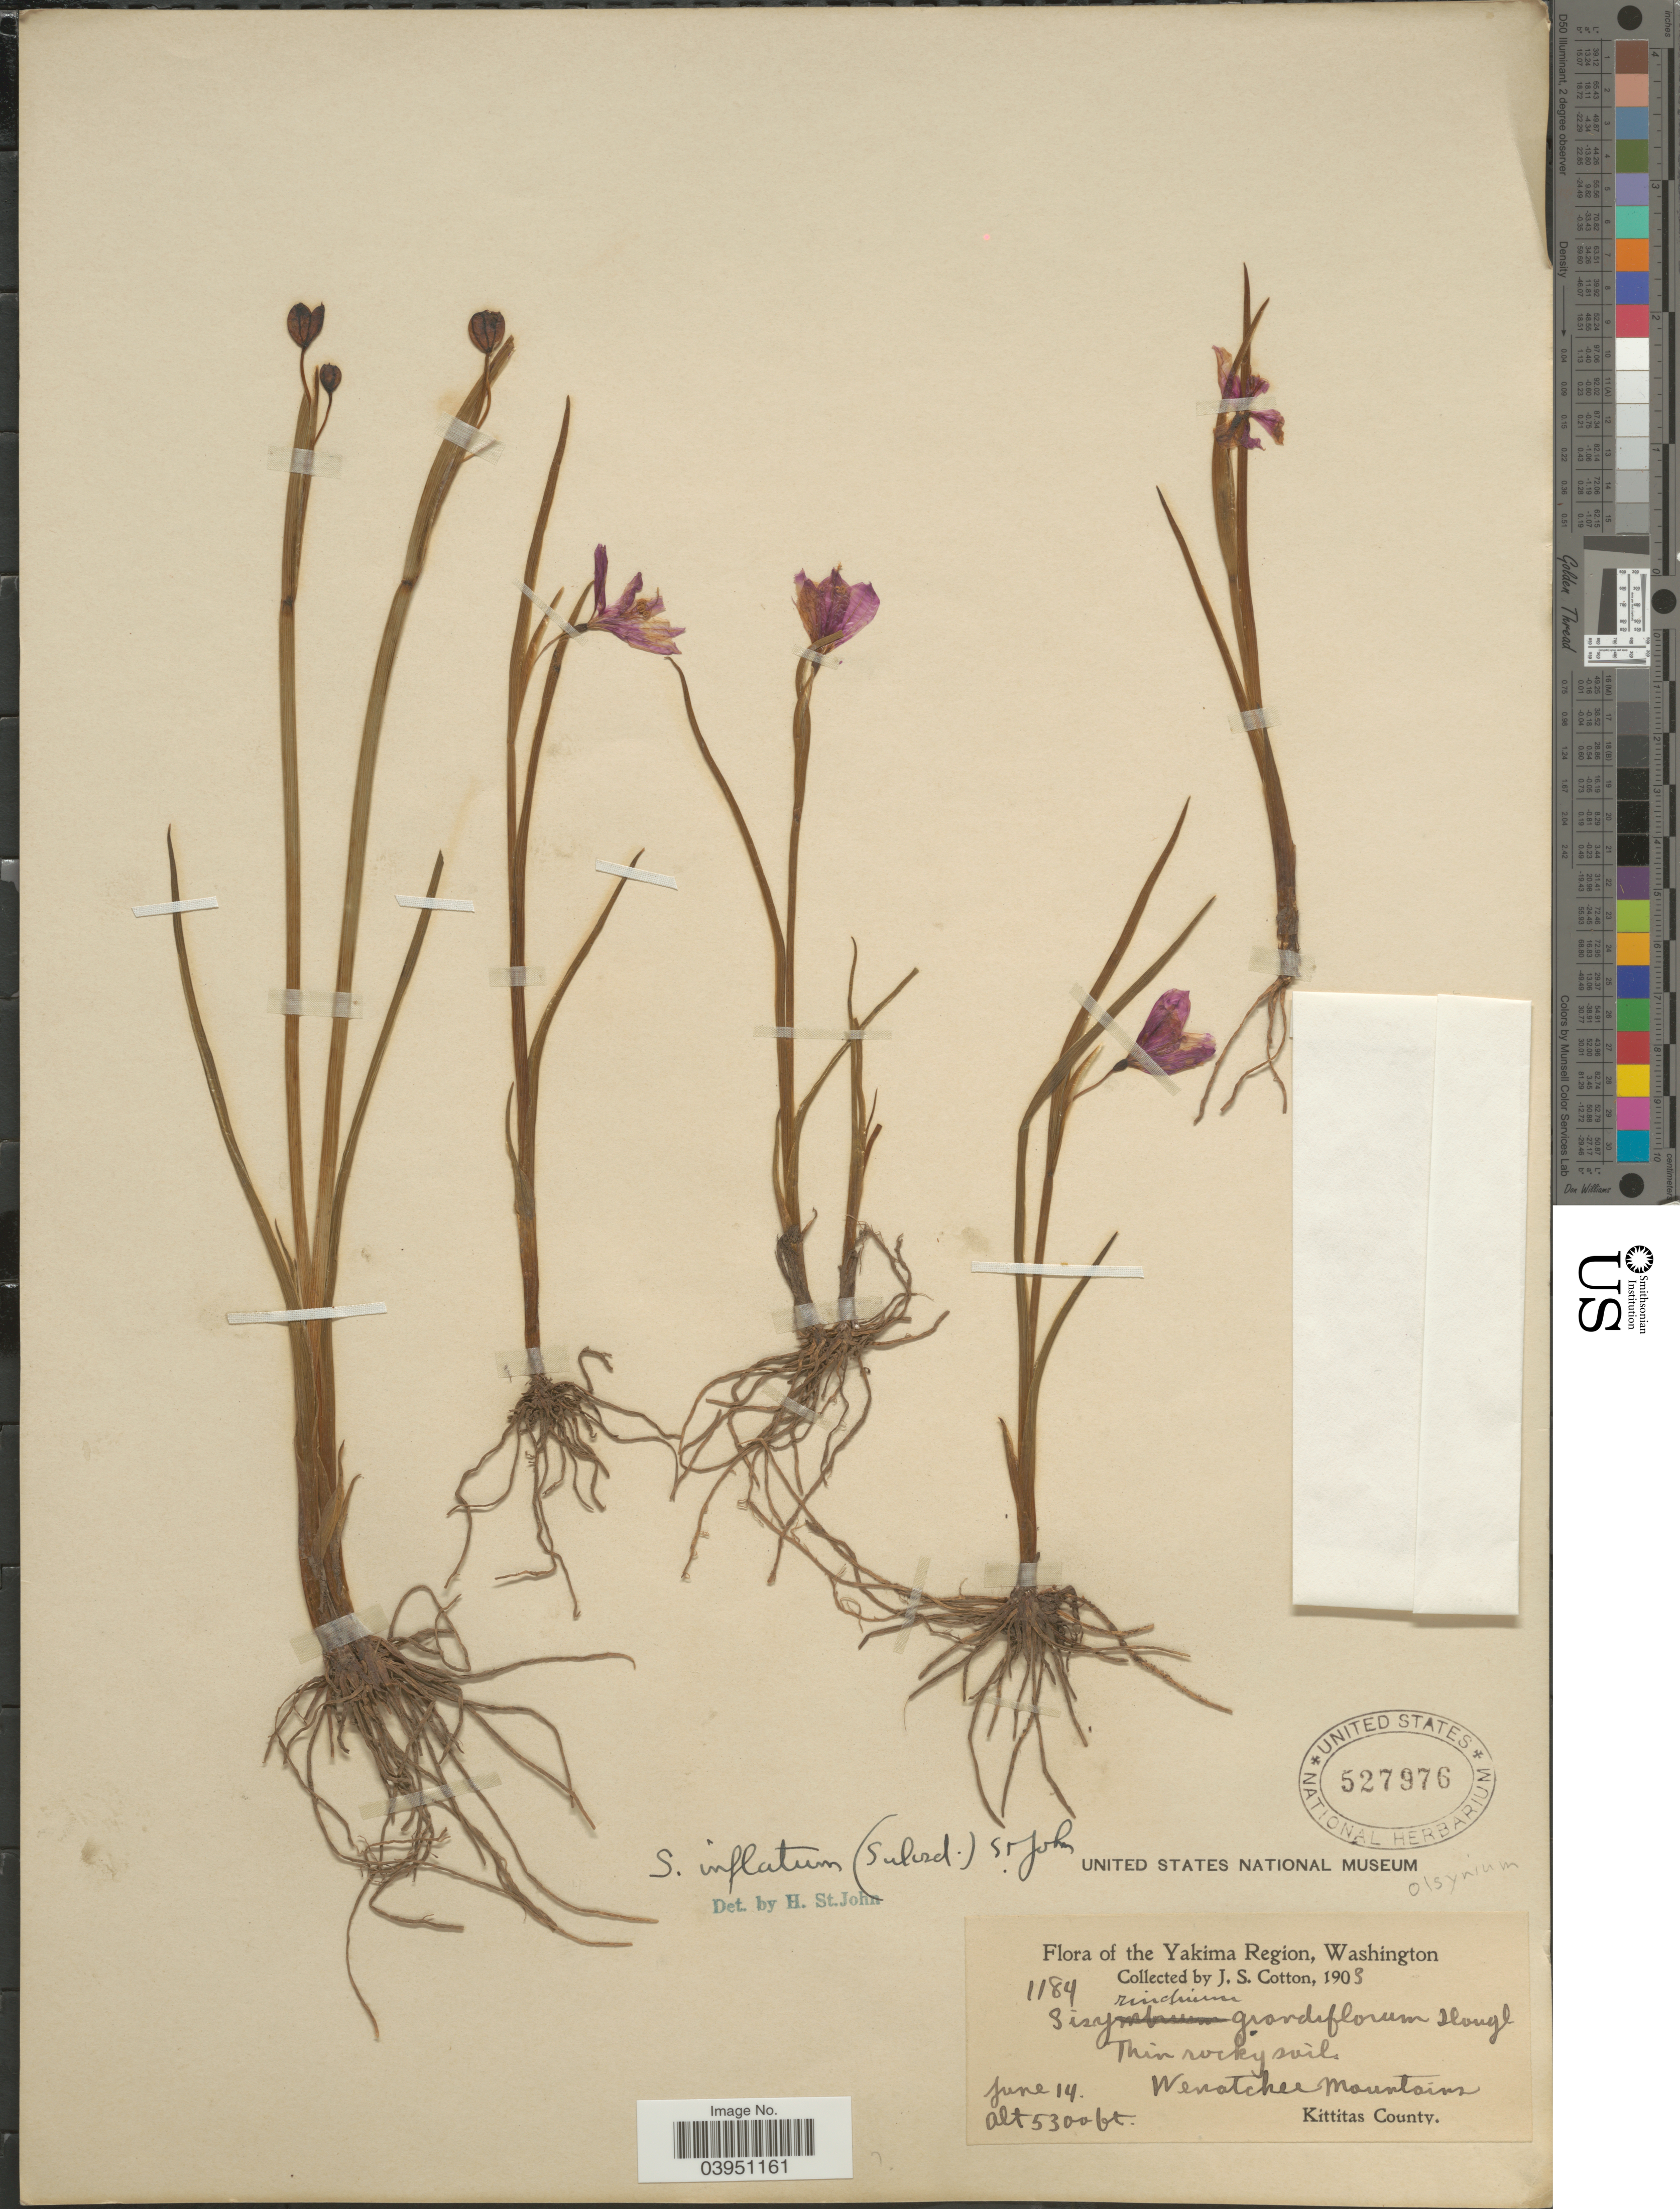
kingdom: Plantae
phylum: Tracheophyta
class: Liliopsida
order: Asparagales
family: Iridaceae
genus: Sisyrinchium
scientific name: Sisyrinchium inflatum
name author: (Suksd.) H. St. John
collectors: J. S. Cotton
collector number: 1184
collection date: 1903-06-14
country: United States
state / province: Washington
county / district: Kittitas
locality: Yakima Region. Thin rocky soil. Wenatchee Mountains. Kittitas County.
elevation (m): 1615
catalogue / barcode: US 527976